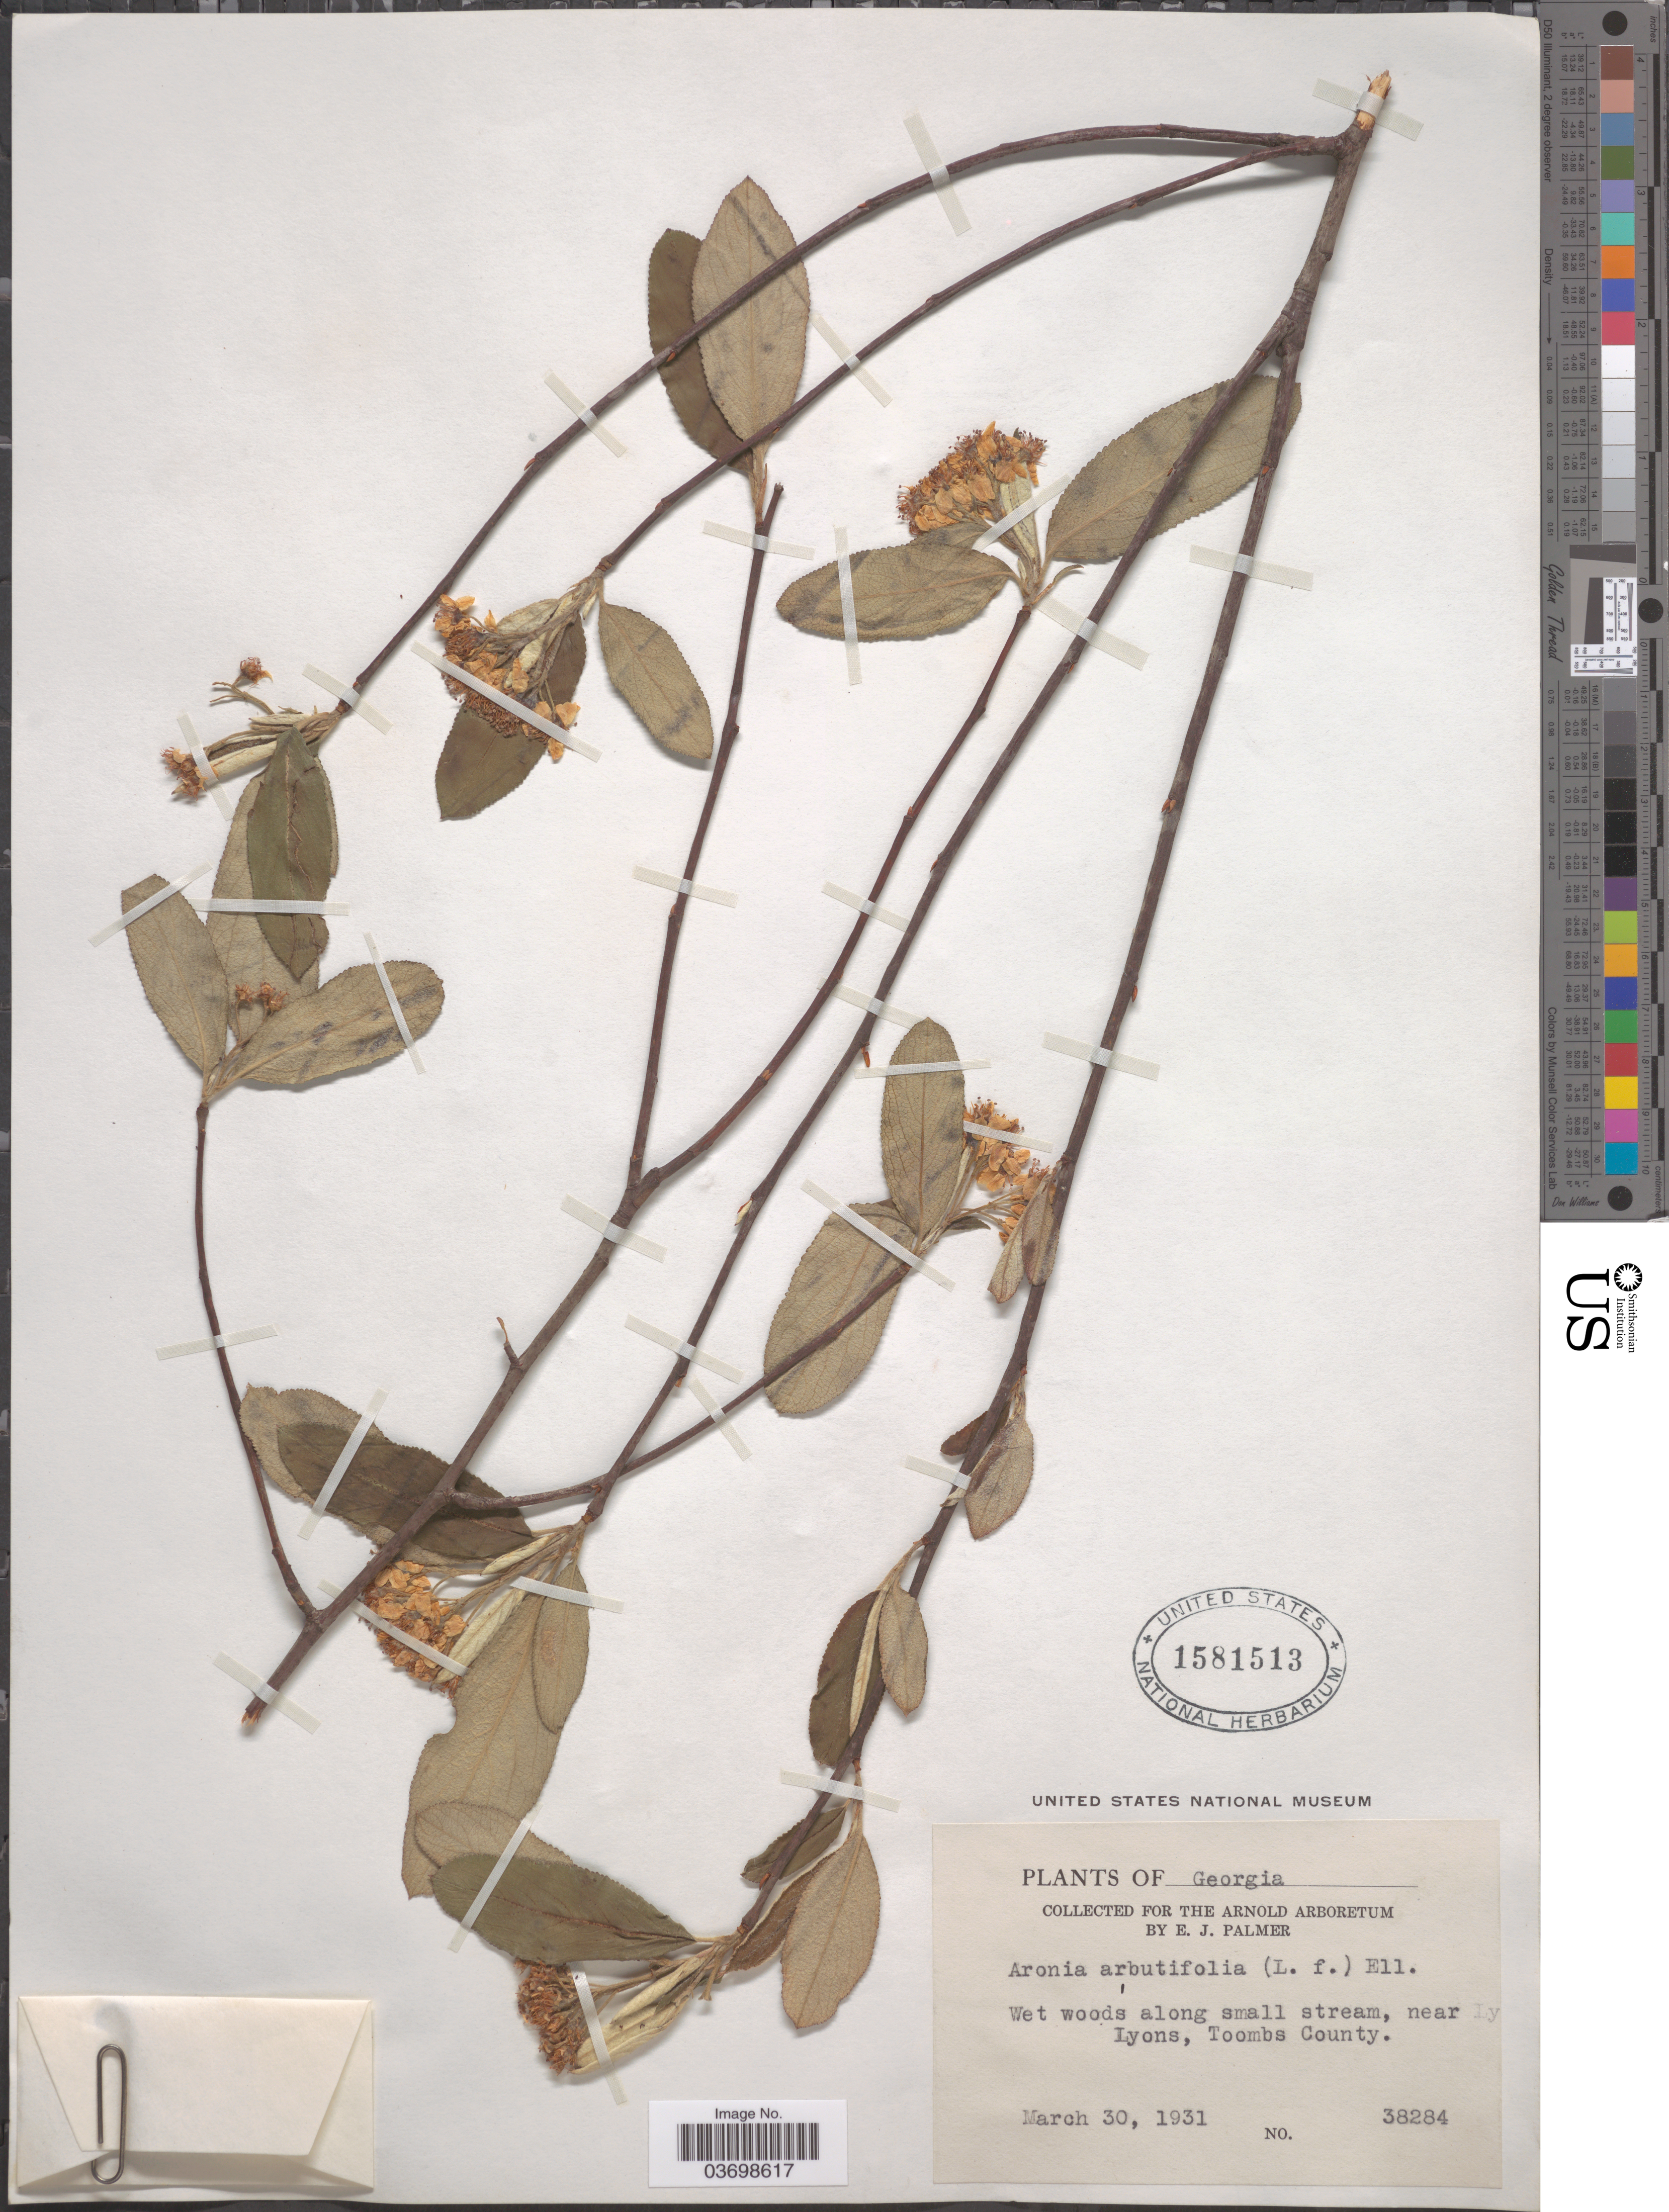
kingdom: Plantae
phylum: Tracheophyta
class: Magnoliopsida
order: Rosales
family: Rosaceae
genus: Aronia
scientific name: Aronia arbutifolia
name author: (L.) Pers.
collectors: E. J. Palmer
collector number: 38284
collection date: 1931-03-30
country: United States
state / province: Georgia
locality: Near Lyons, Toombs County.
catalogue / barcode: US 1581513